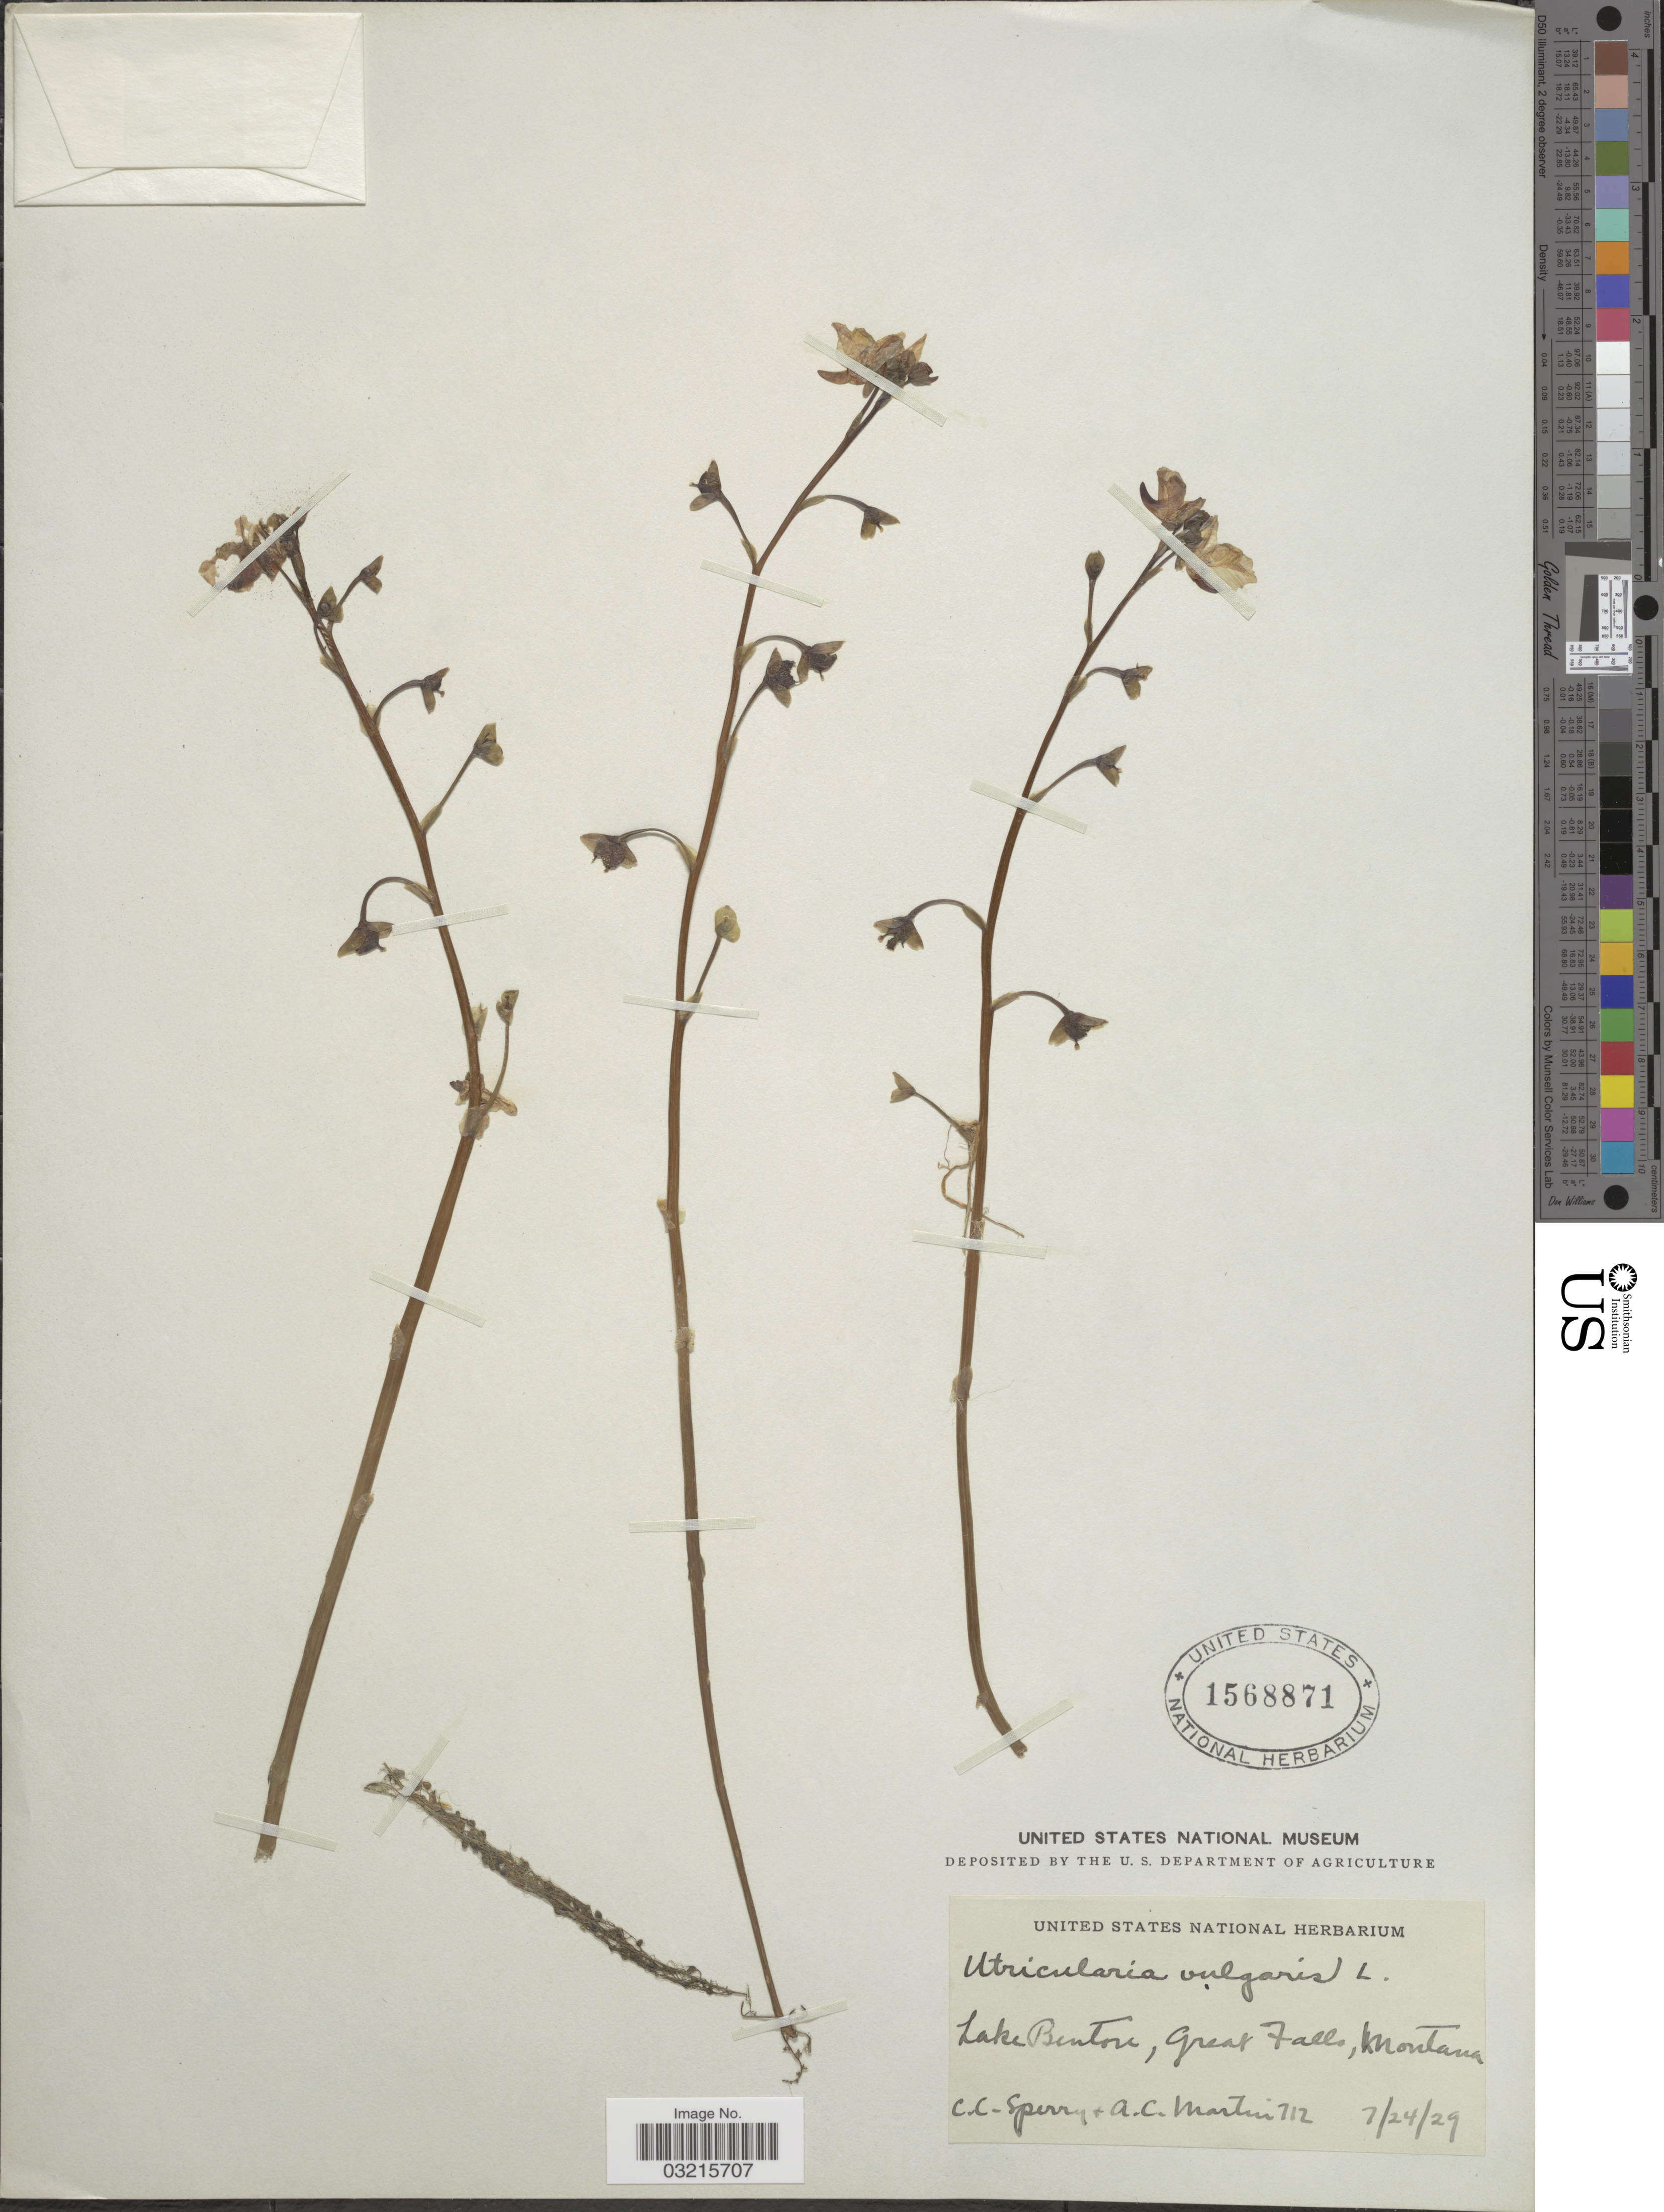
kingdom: Plantae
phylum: Tracheophyta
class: Magnoliopsida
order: Lamiales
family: Lentibulariaceae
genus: Utricularia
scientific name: Utricularia vulgaris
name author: L.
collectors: C. C. Sperry & A. C. Martin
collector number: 712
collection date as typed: Transcribed d/m/y: 24/7/29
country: United States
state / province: Montana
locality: Lake Benton, Great Falls.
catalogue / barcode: US 1568871